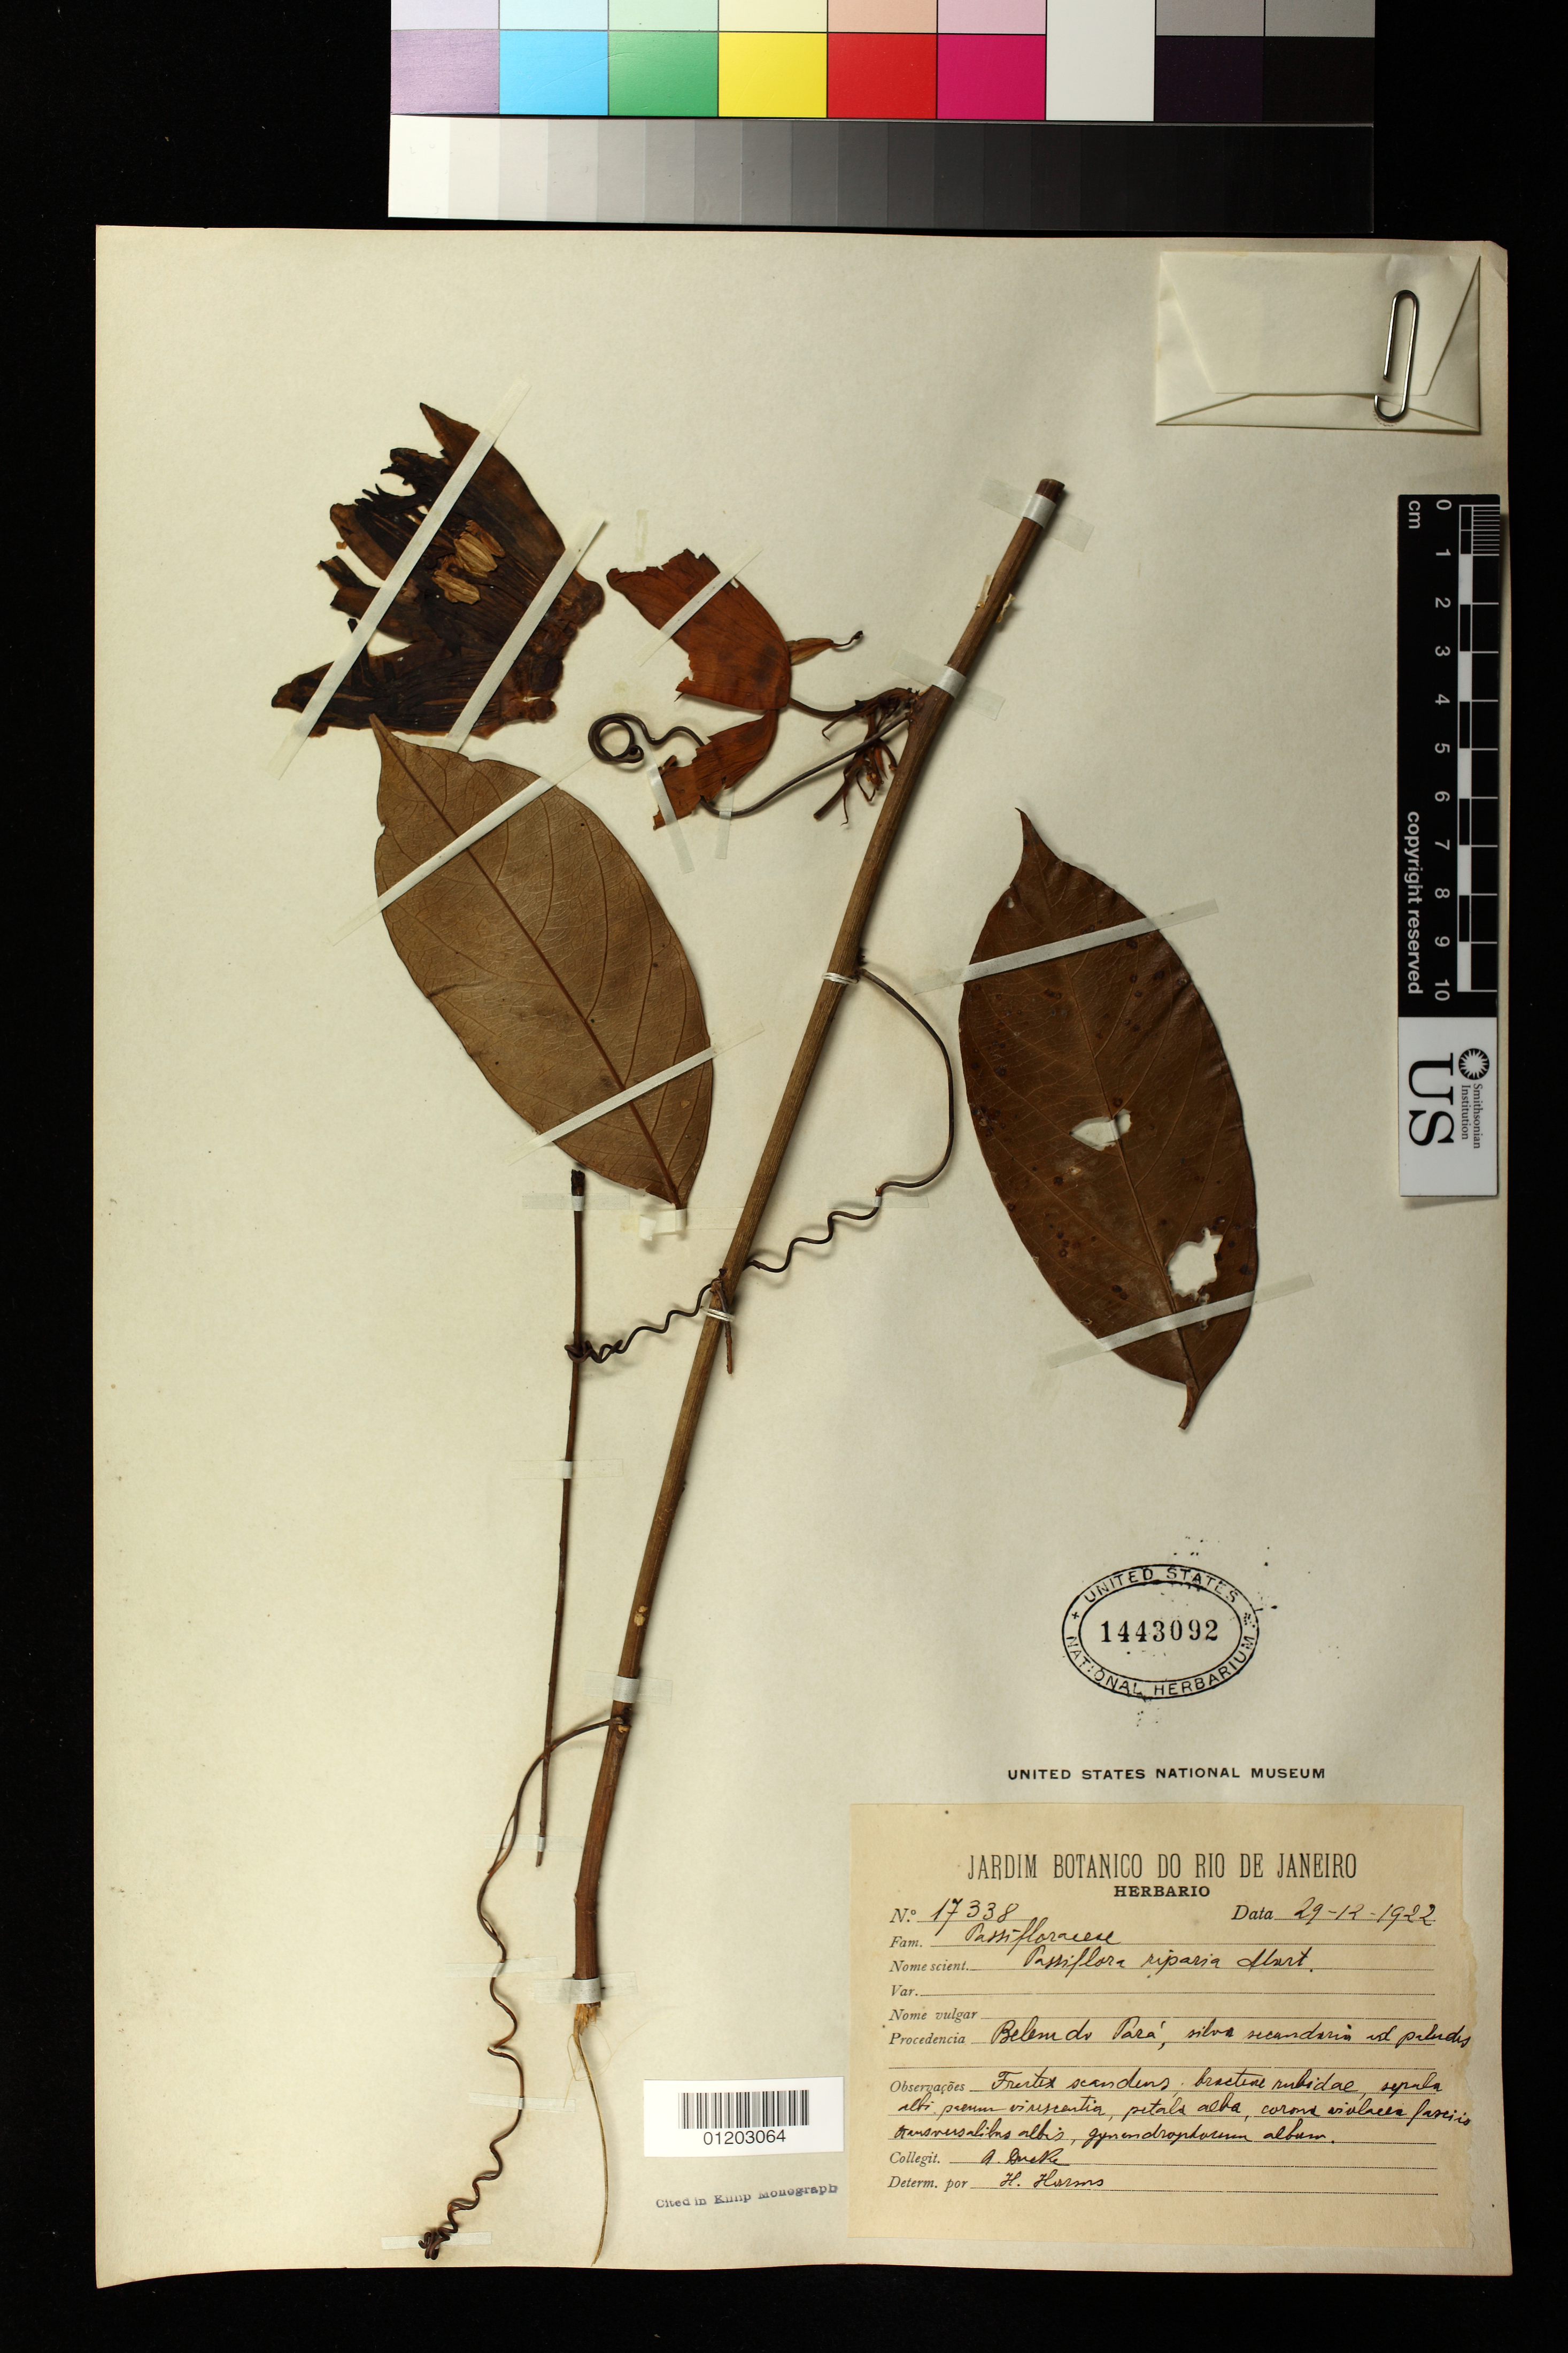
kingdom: Plantae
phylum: Tracheophyta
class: Magnoliopsida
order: Malpighiales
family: Passifloraceae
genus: Passiflora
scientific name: Passiflora riparia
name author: Mart. ex Mast.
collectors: A. Ducke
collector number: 17338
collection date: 1922-12-29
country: Brazil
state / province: Para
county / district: Belem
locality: silva secandaris est paludis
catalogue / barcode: US 1443092